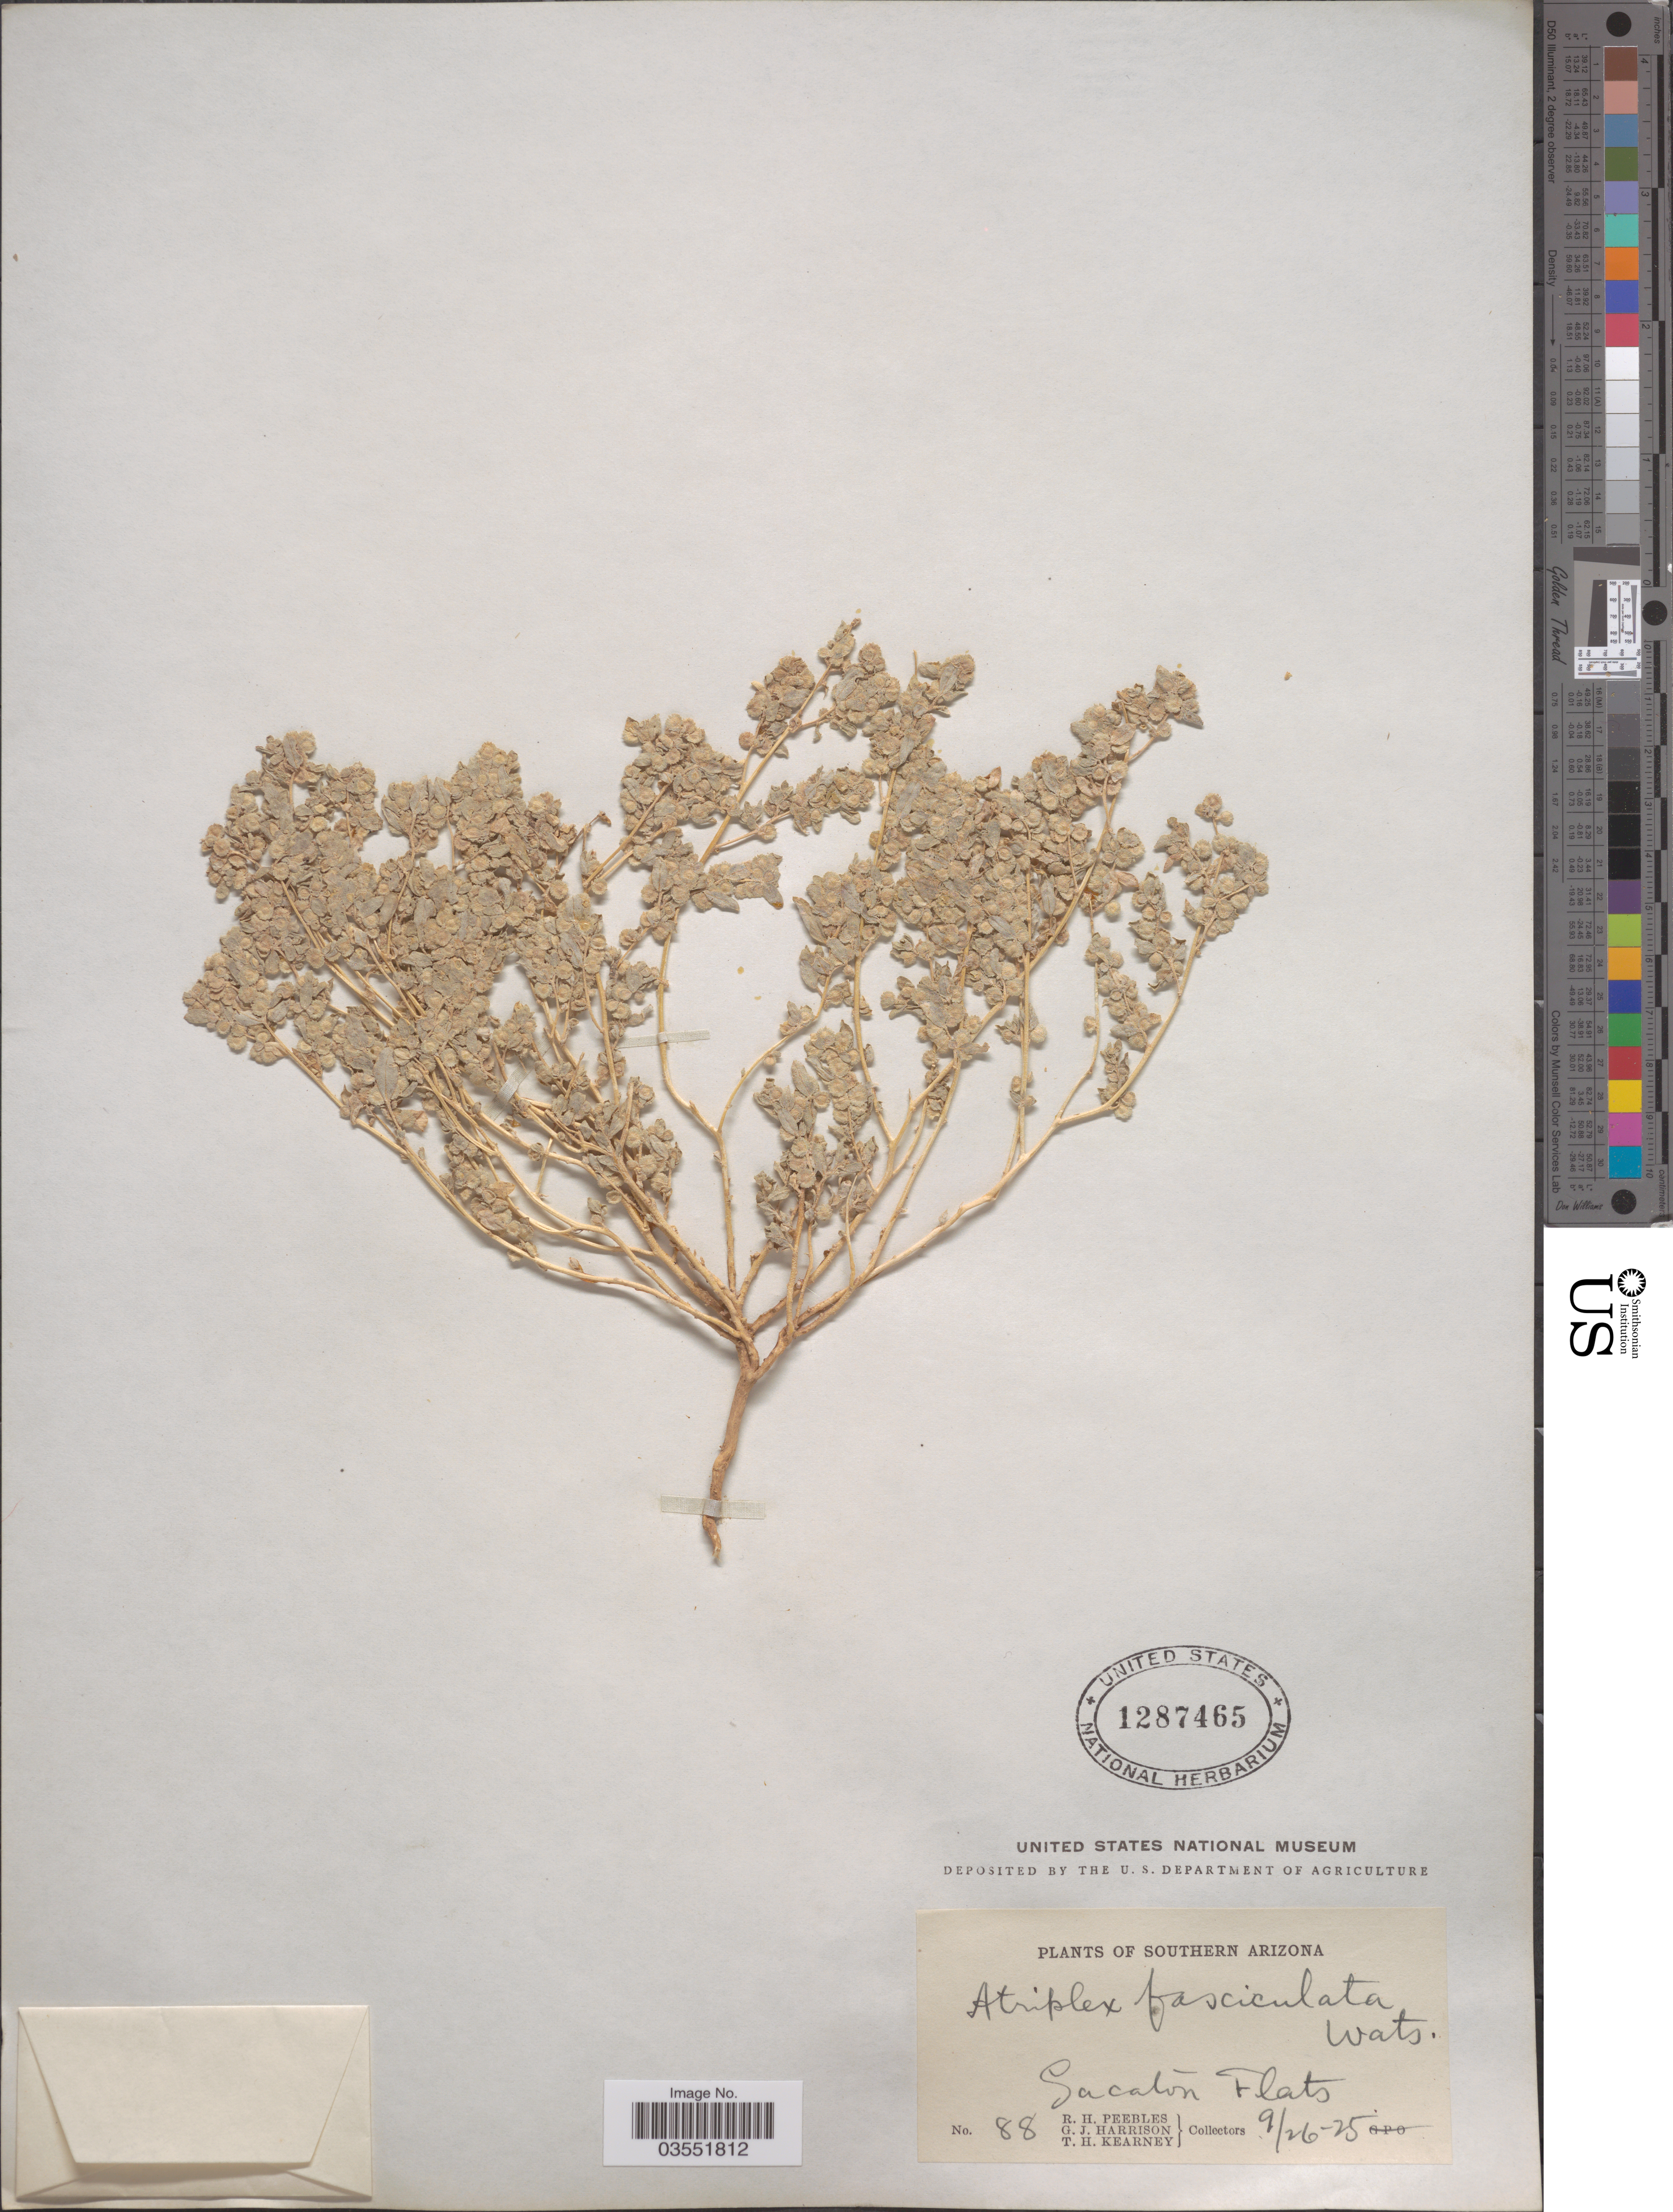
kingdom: Plantae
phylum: Tracheophyta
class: Magnoliopsida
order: Caryophyllales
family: Amaranthaceae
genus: Atriplex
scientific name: Atriplex fasciculata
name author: S. Watson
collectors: R. H. Peebles, G. J. Harrison & T. H. Kearney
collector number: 88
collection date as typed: Transcribed d/m/y: 26/9/25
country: United States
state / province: Arizona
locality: Southern Arizona. Sacaton Flats.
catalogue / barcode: US 1287465